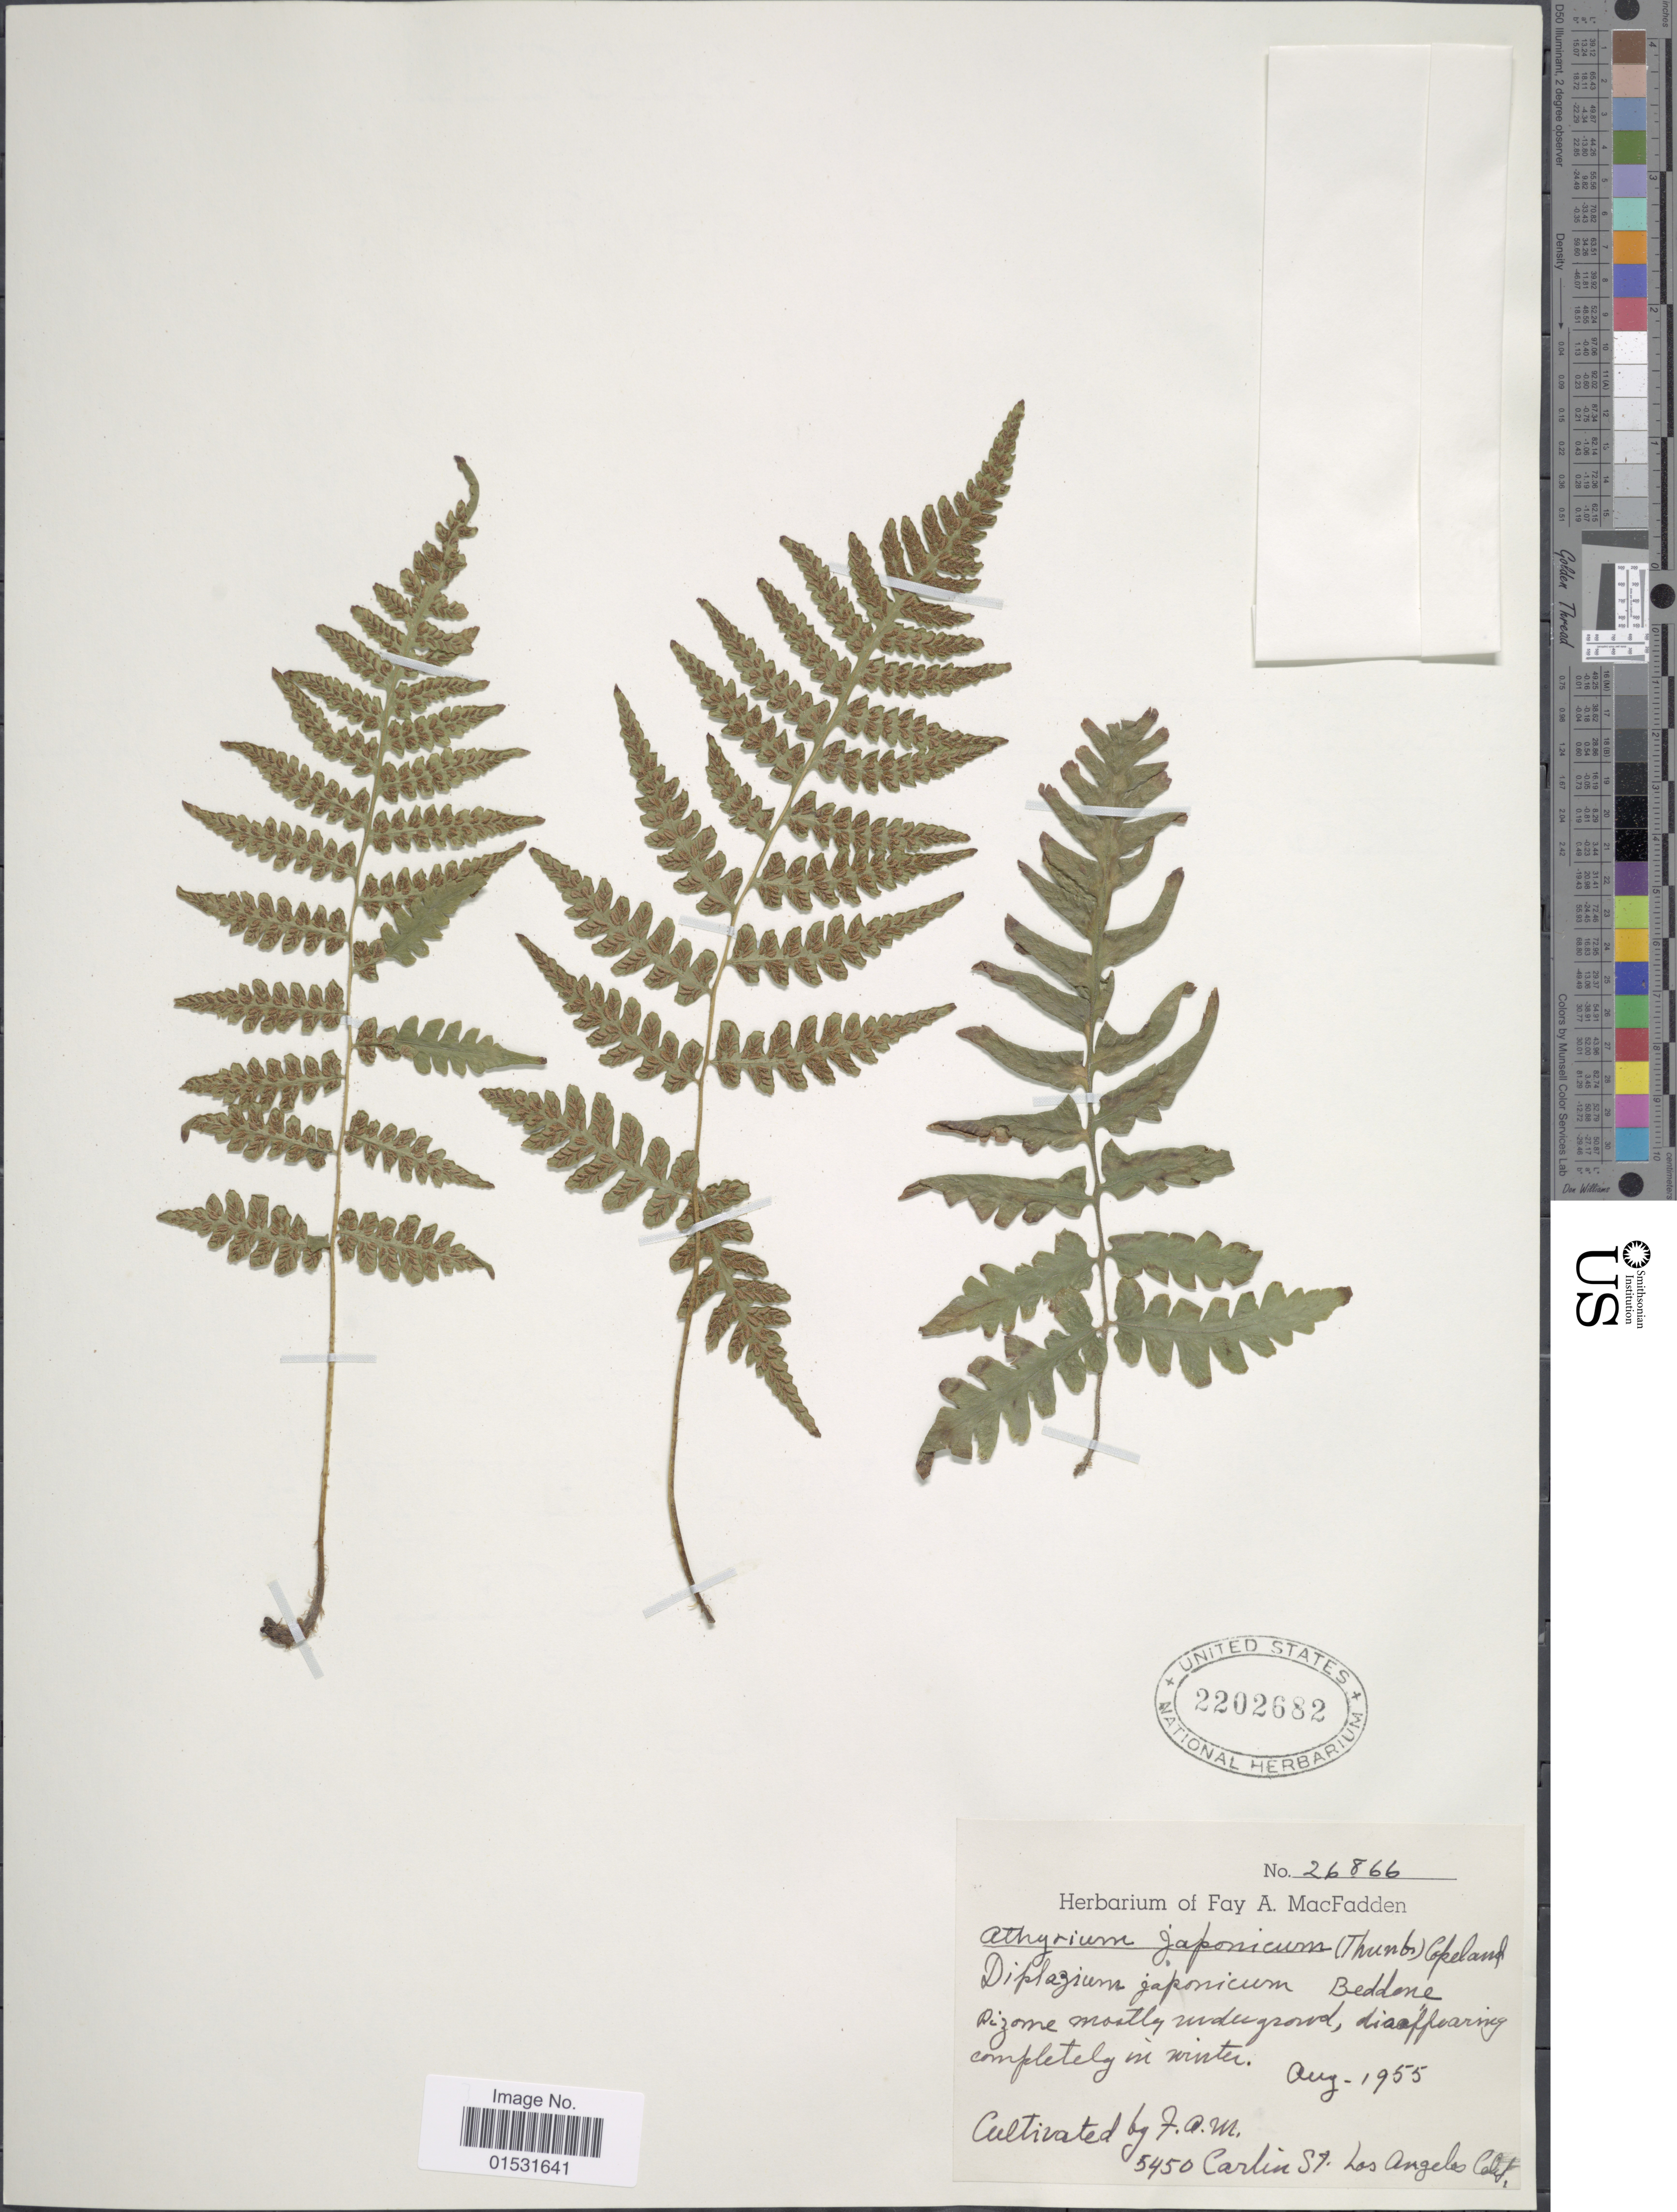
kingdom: Plantae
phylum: Tracheophyta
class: Polypodiopsida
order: Polypodiales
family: Athyriaceae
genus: Diplazium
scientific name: Diplazium japonicum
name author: (Thunb.) Copel.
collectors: F. MacFadden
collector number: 26866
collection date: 1955-08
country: United States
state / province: California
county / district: Los Angeles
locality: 5450 Carlin St. Los Angeles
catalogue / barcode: US 2202682